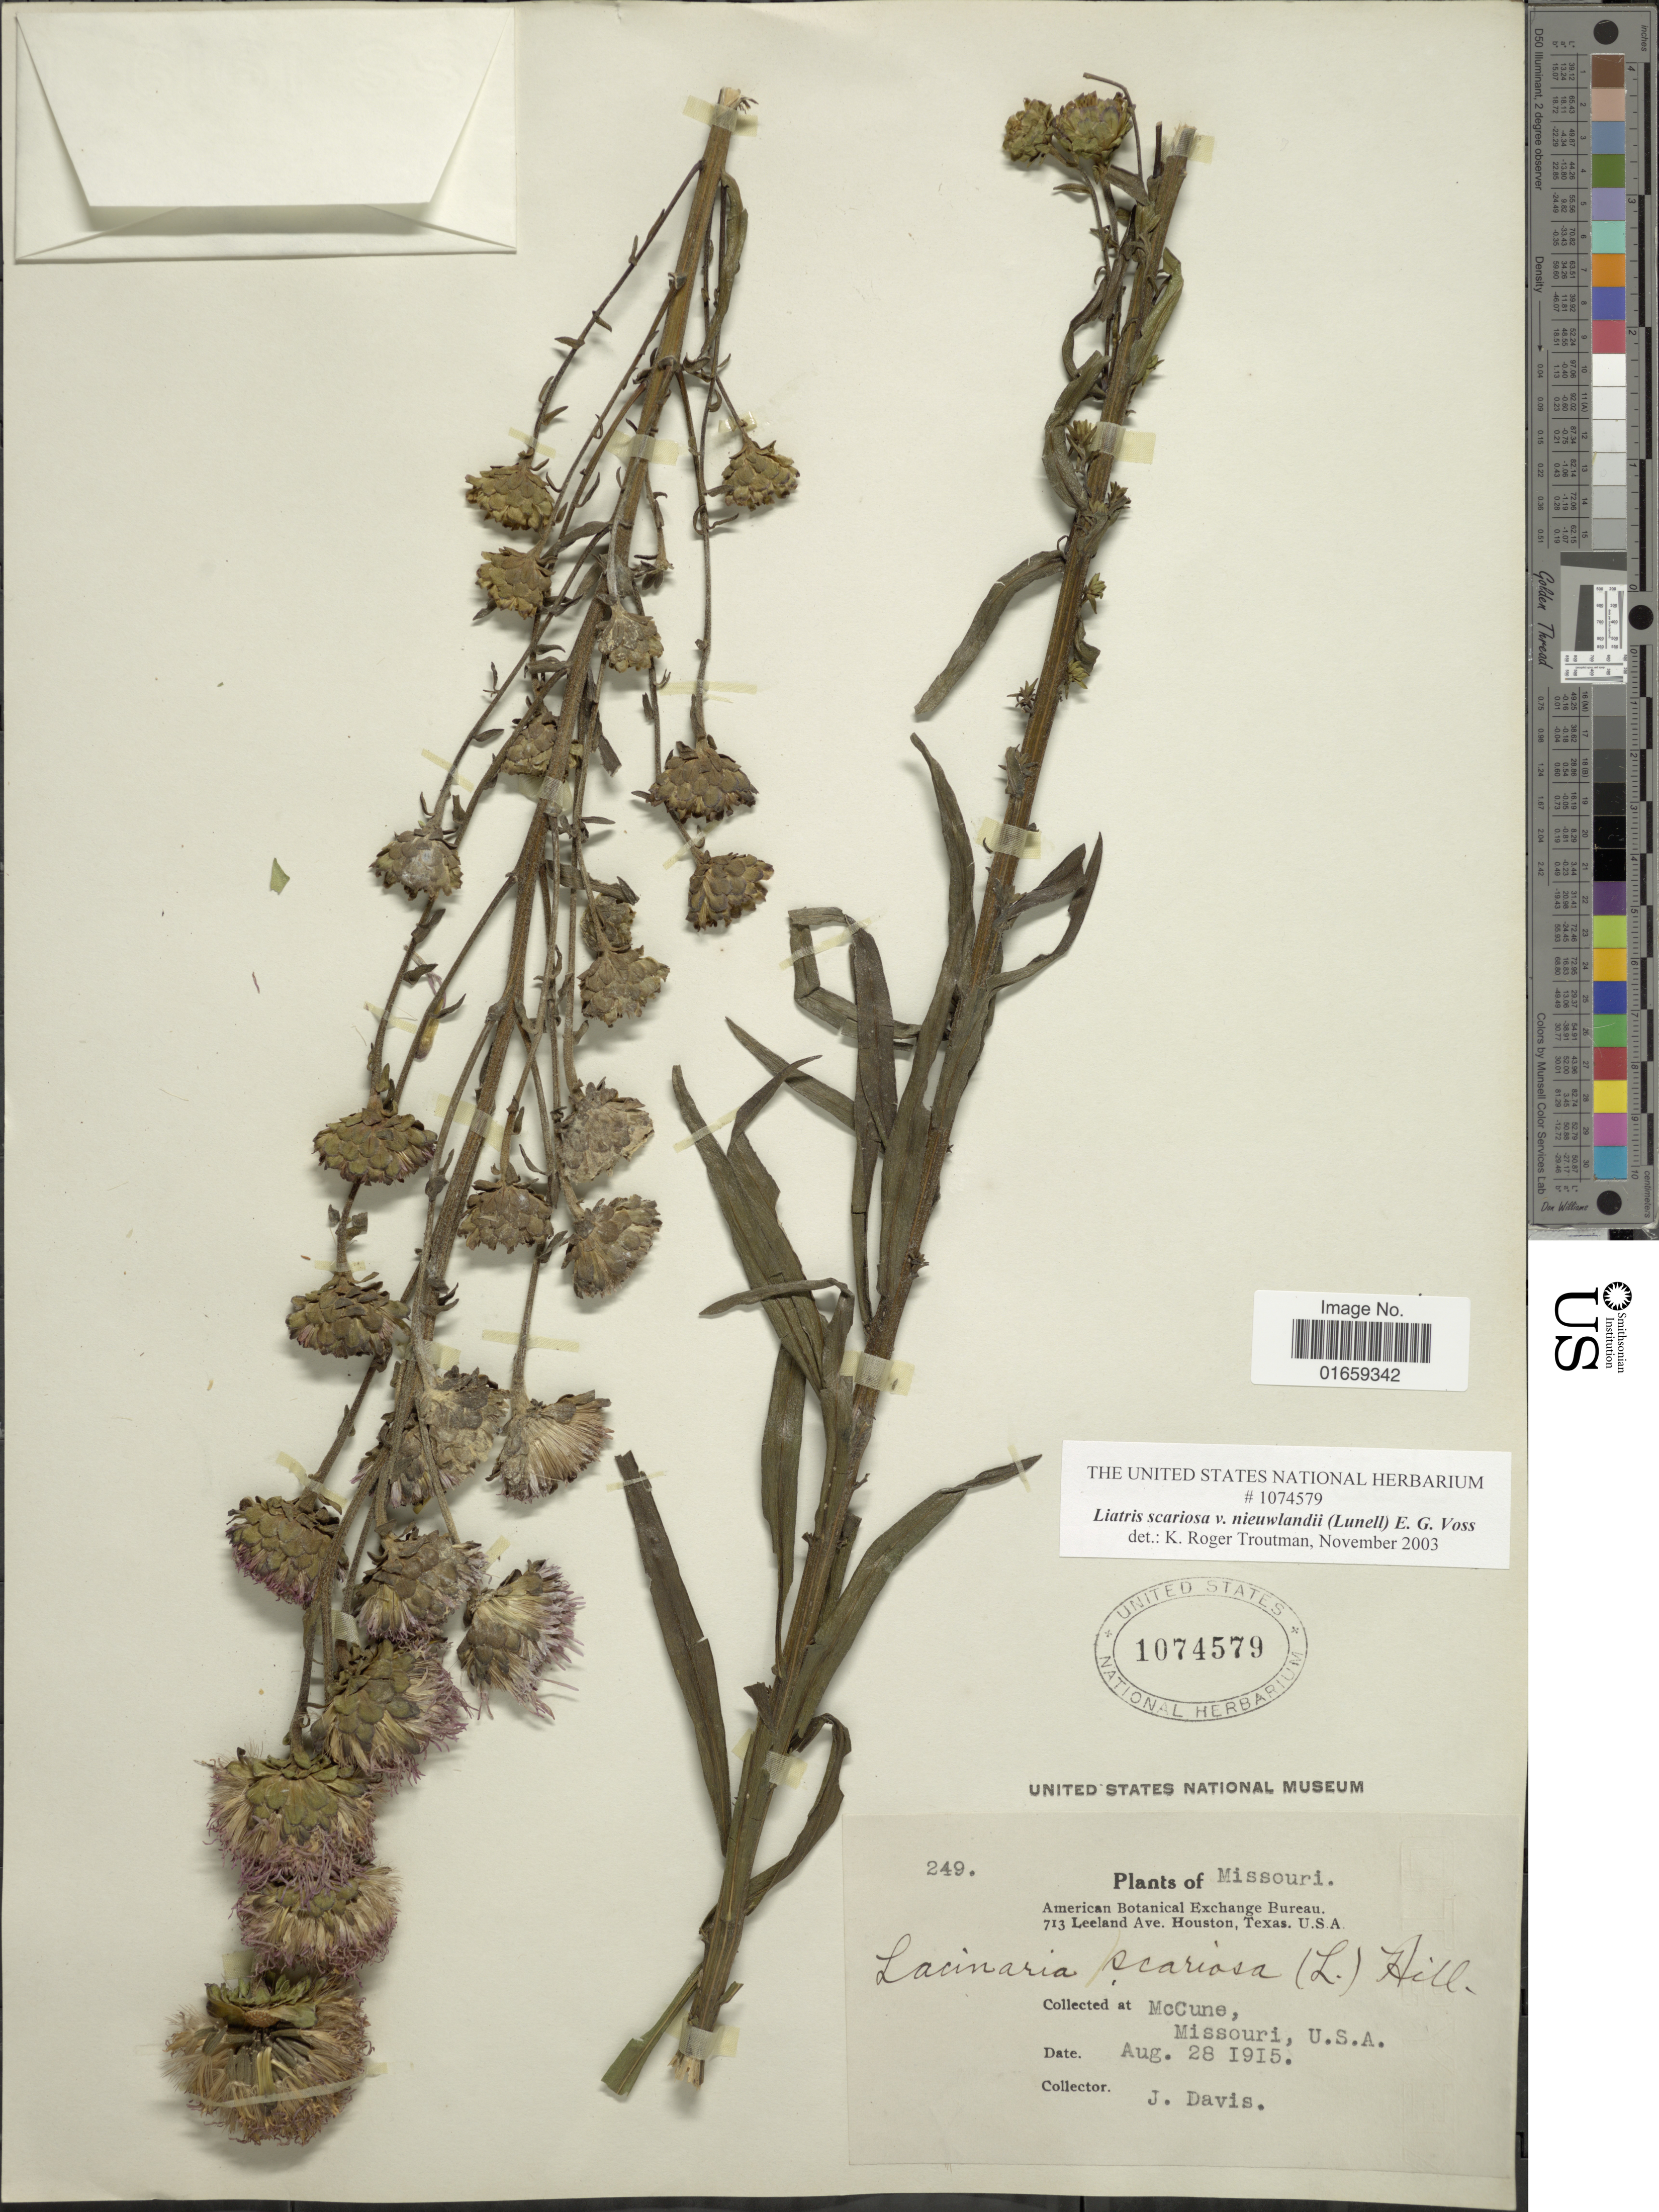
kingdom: Plantae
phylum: Tracheophyta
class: Magnoliopsida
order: Asterales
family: Asteraceae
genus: Liatris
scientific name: Liatris scariosa var. nieuwlandii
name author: (Lunell) E.G. Voss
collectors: J. Davis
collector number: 249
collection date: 1915-08-28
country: United States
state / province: Missouri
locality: McCune, Missouri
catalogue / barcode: US 1074579